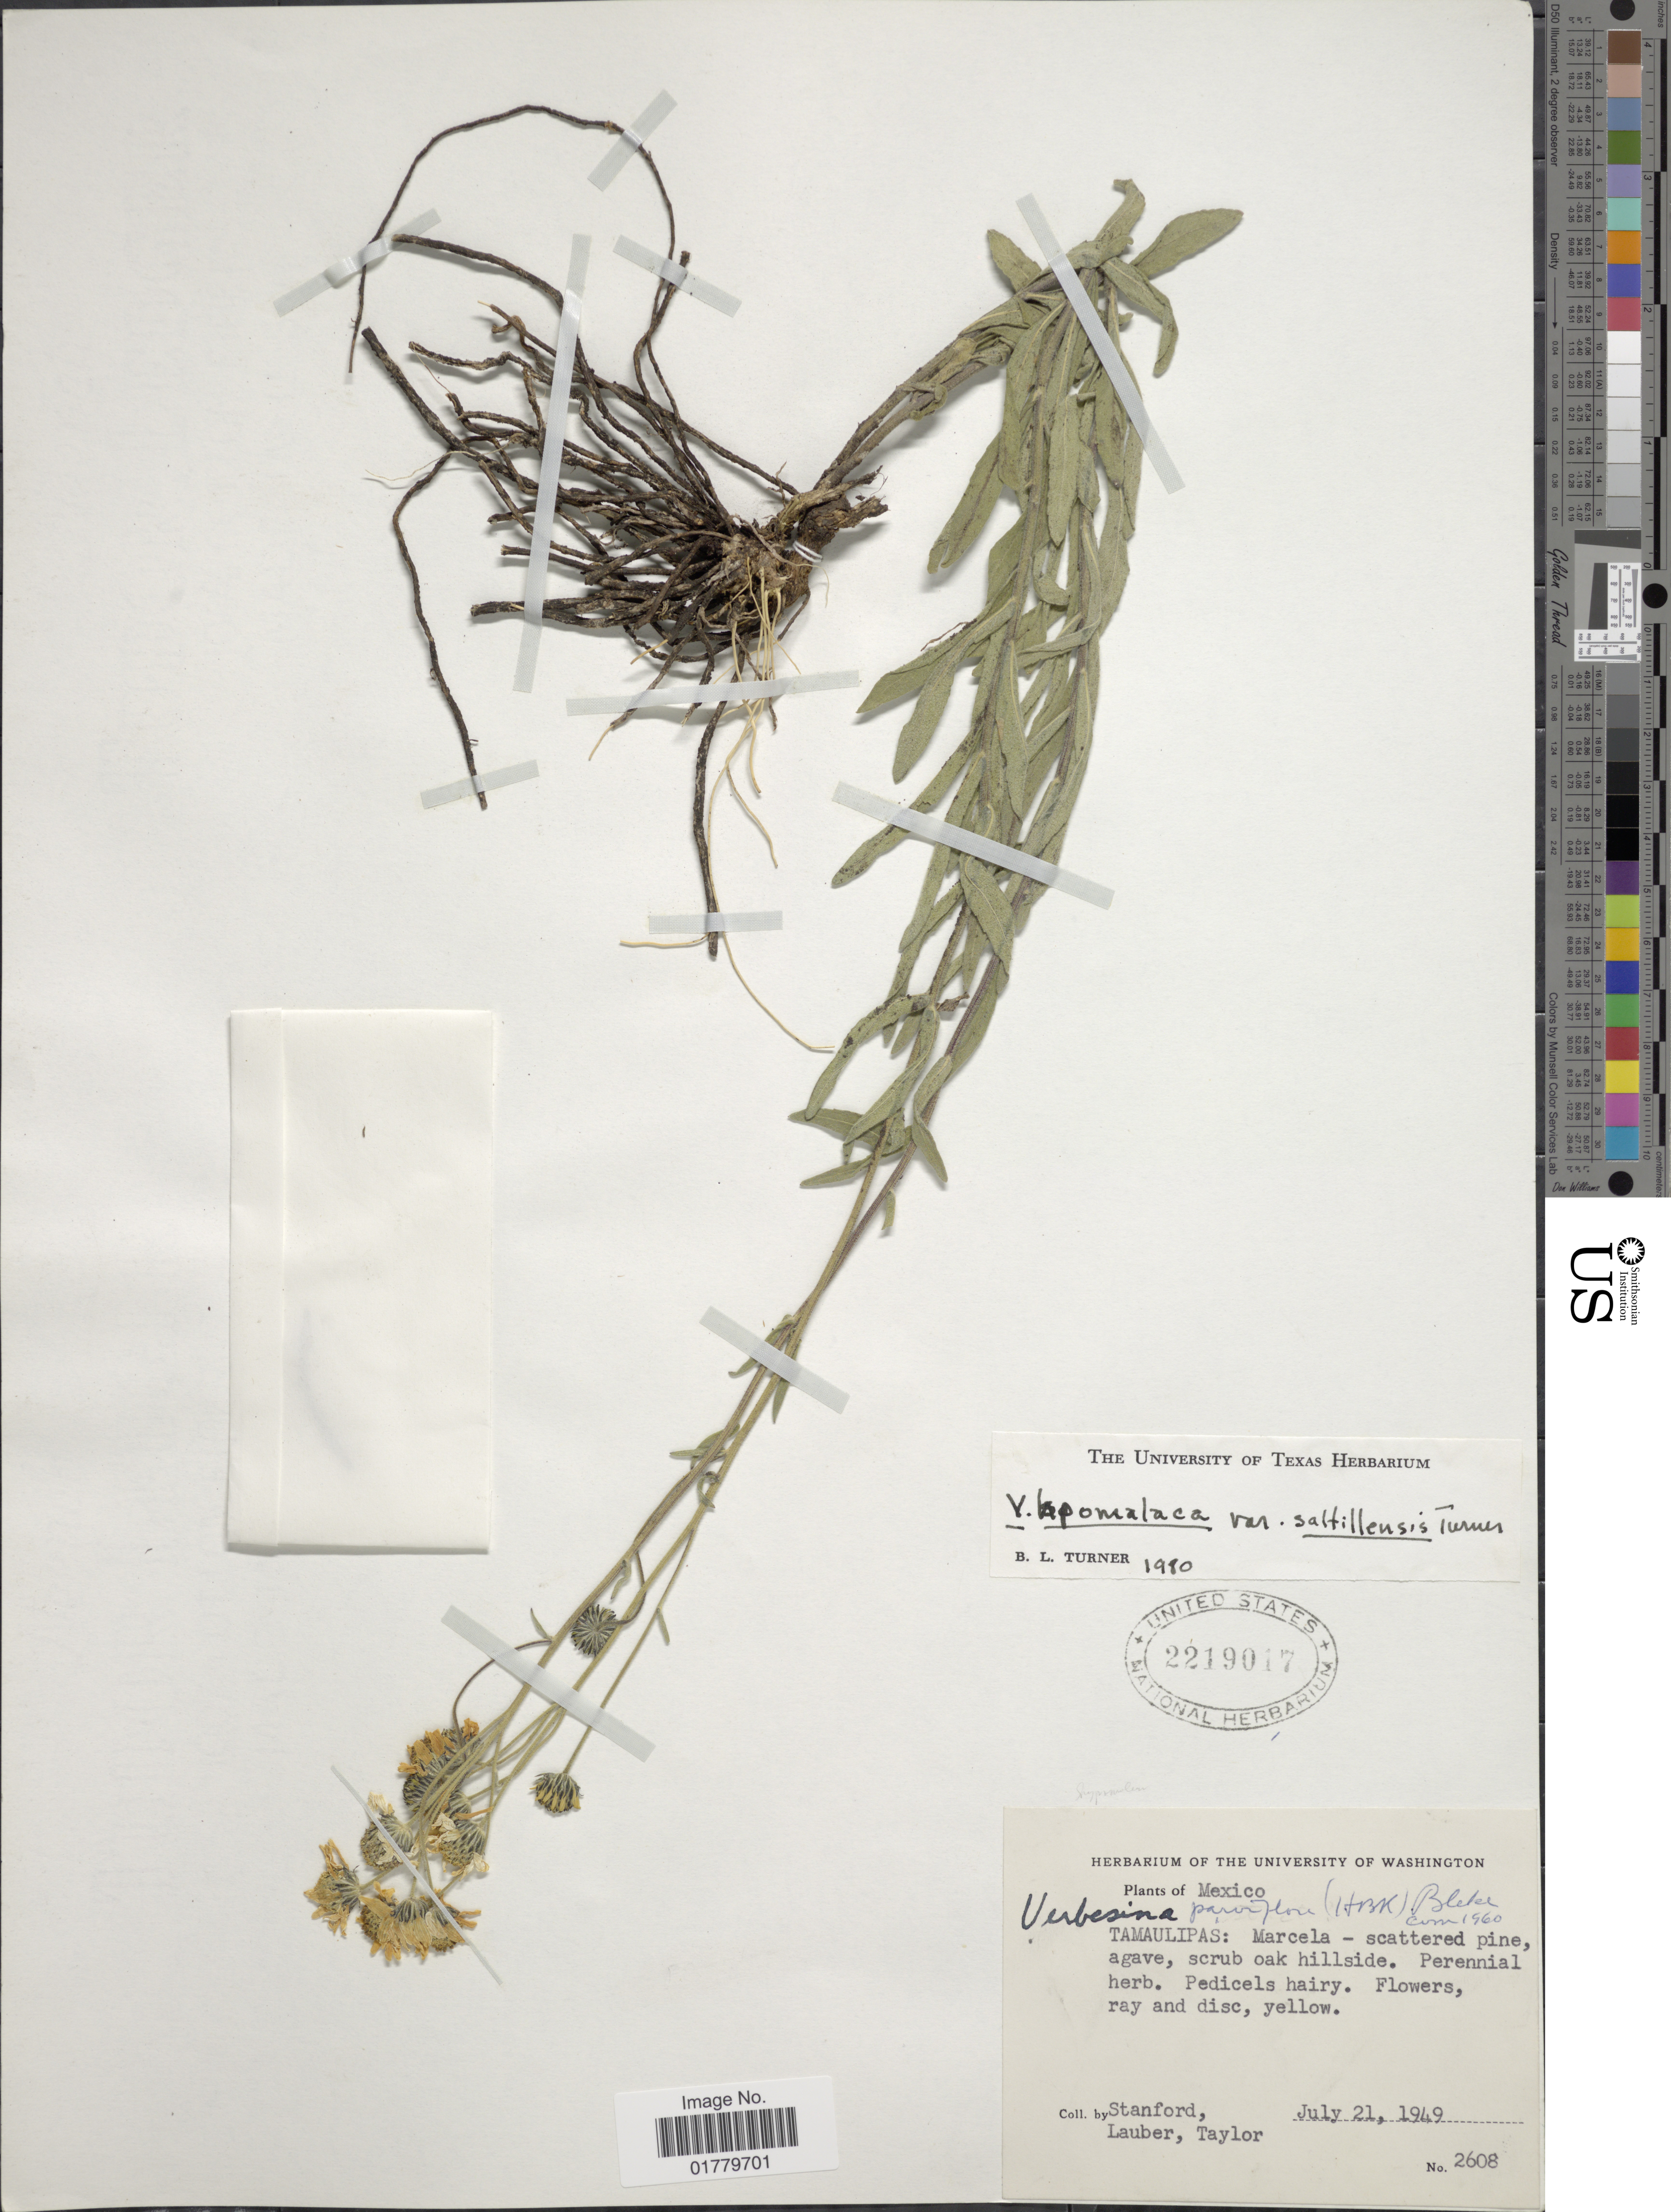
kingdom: Plantae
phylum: Tracheophyta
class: Magnoliopsida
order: Asterales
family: Asteraceae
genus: Verbesina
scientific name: Verbesina hypomalaca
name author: B.L. Rob. & Greenm.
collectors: -. Stanford, Lauber, -- & -- Taylor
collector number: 2608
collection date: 1949-07-21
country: Mexico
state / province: Tamaulipas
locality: Tamaulipas: Marcela - scattered pine, a gave, scrub oak hillside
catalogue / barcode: US 2219017